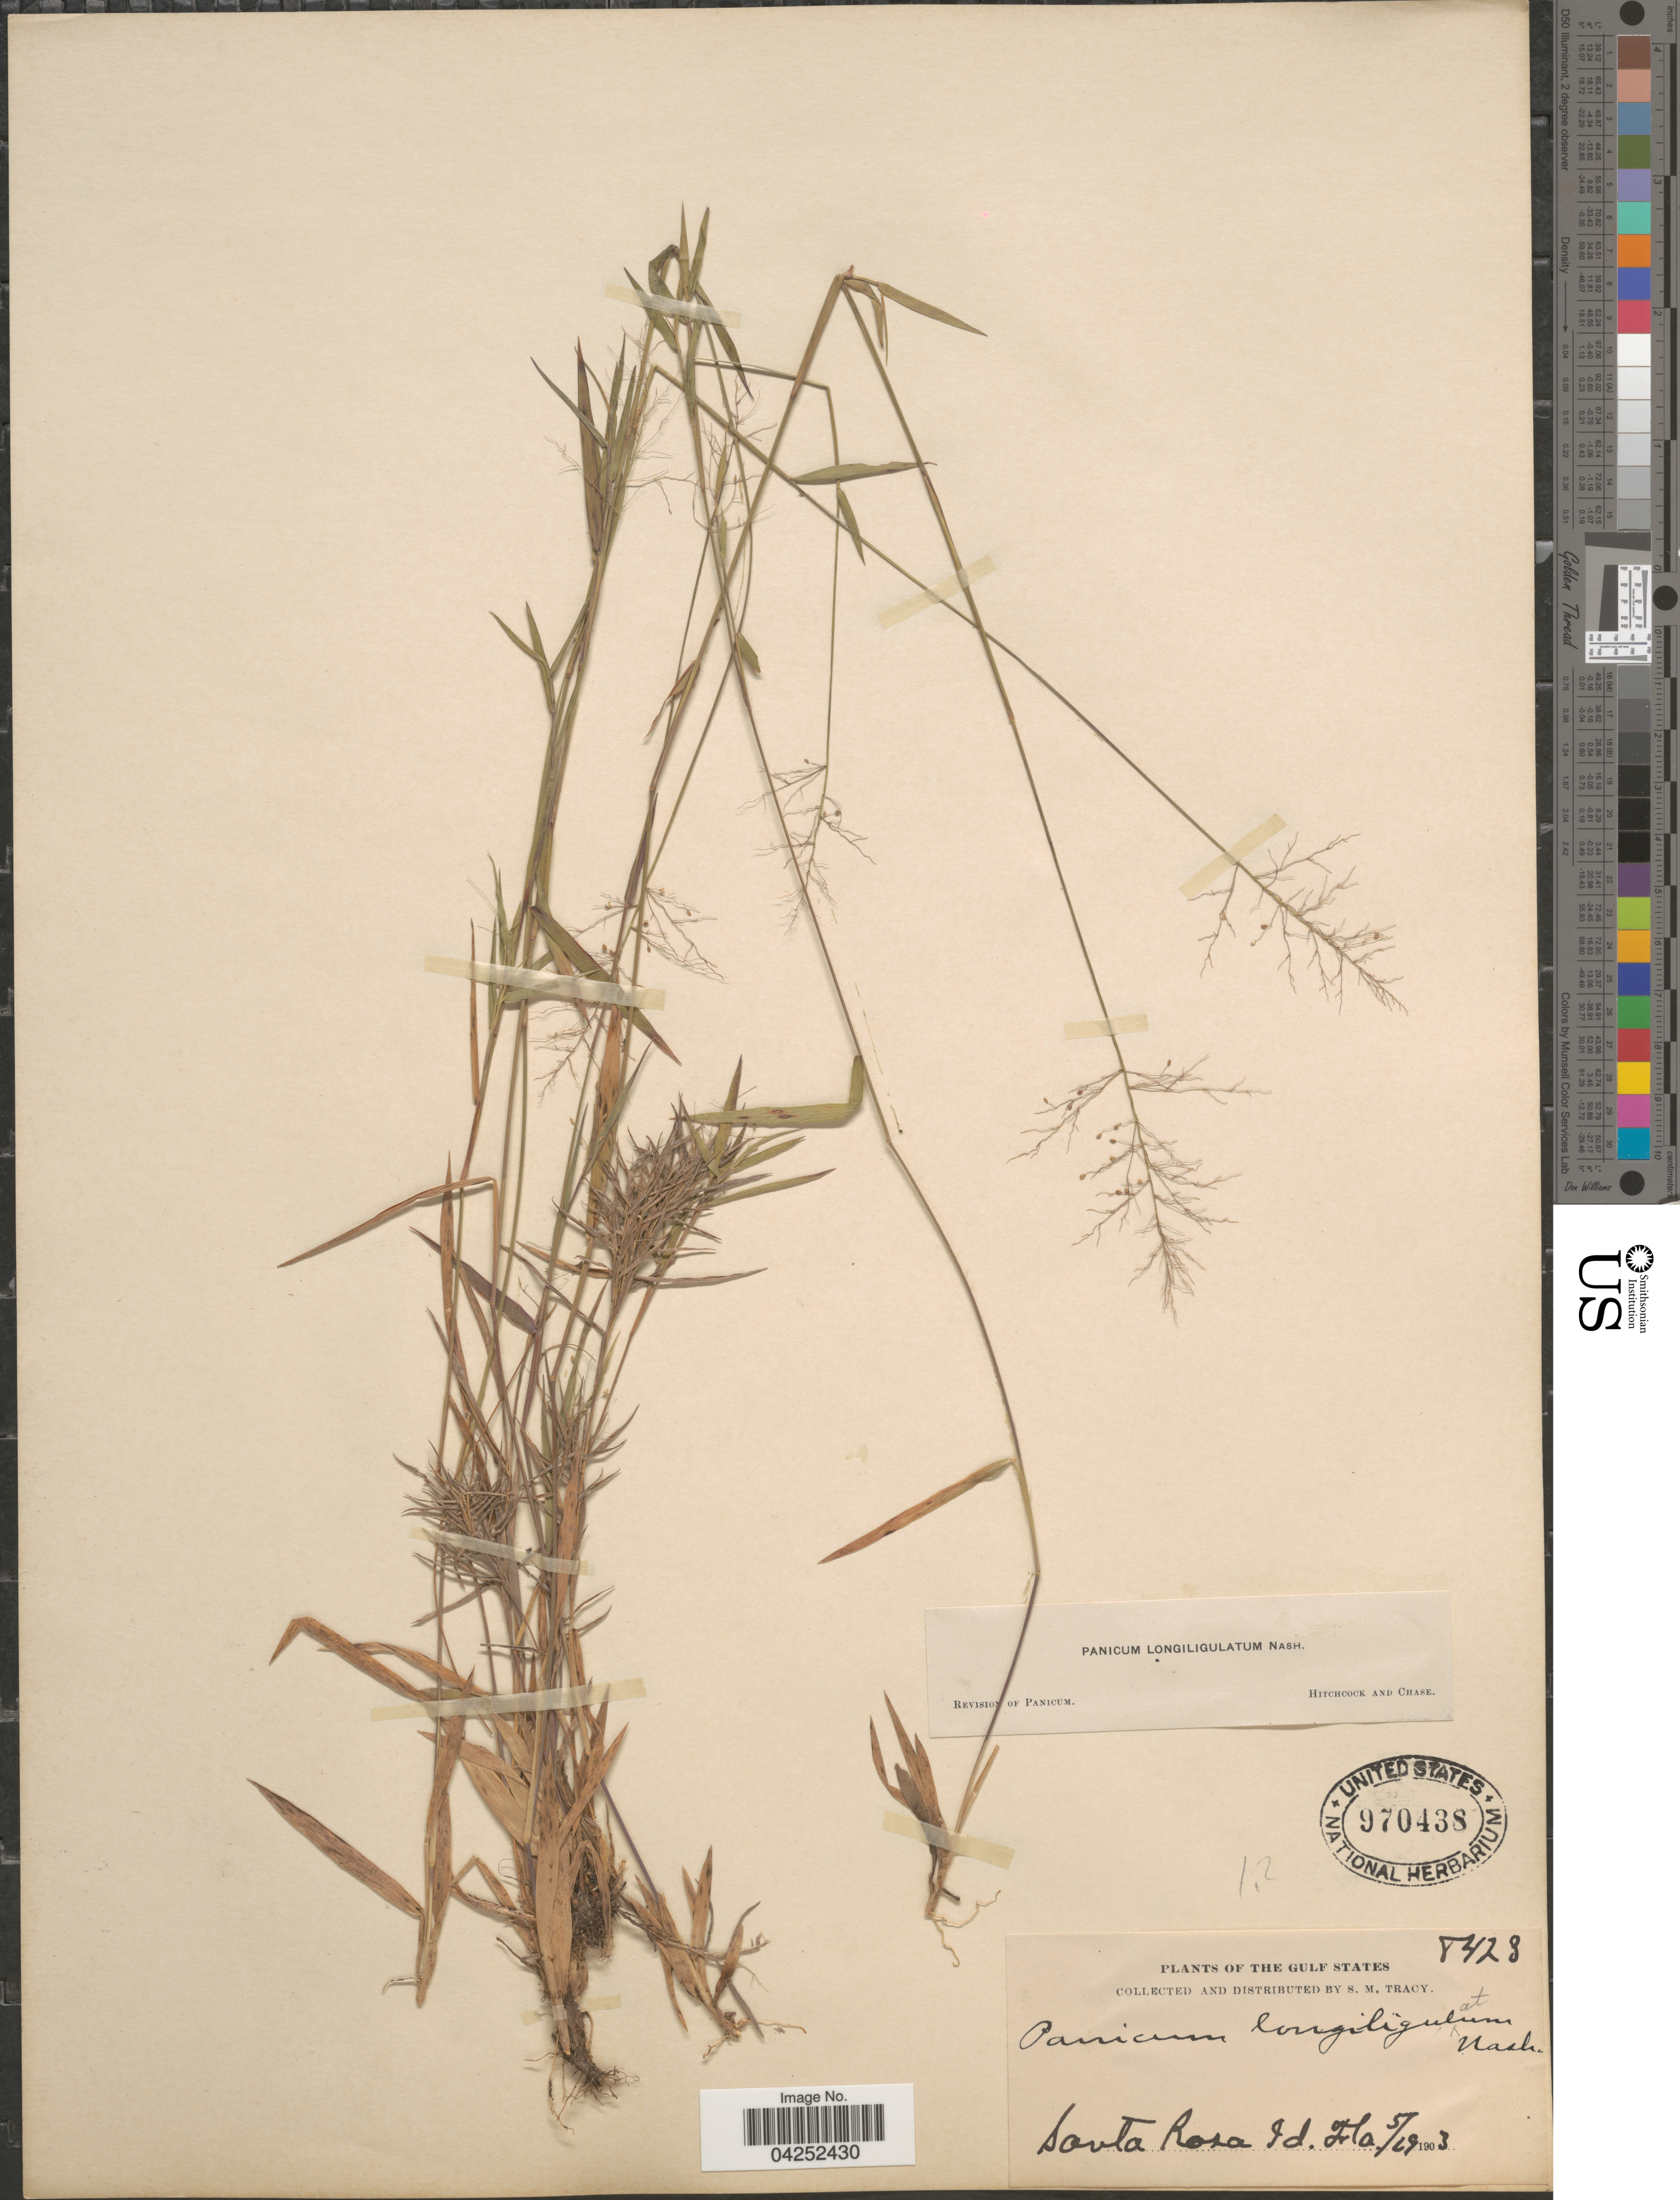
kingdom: Plantae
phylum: Tracheophyta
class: Liliopsida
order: Poales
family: Poaceae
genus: Dichanthelium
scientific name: Dichanthelium bicknellii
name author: (Nash) LeBlond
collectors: S. M. Tracy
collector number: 8428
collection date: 1903-05-29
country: United States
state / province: Florida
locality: Santa Rosa Id.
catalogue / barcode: US 970438